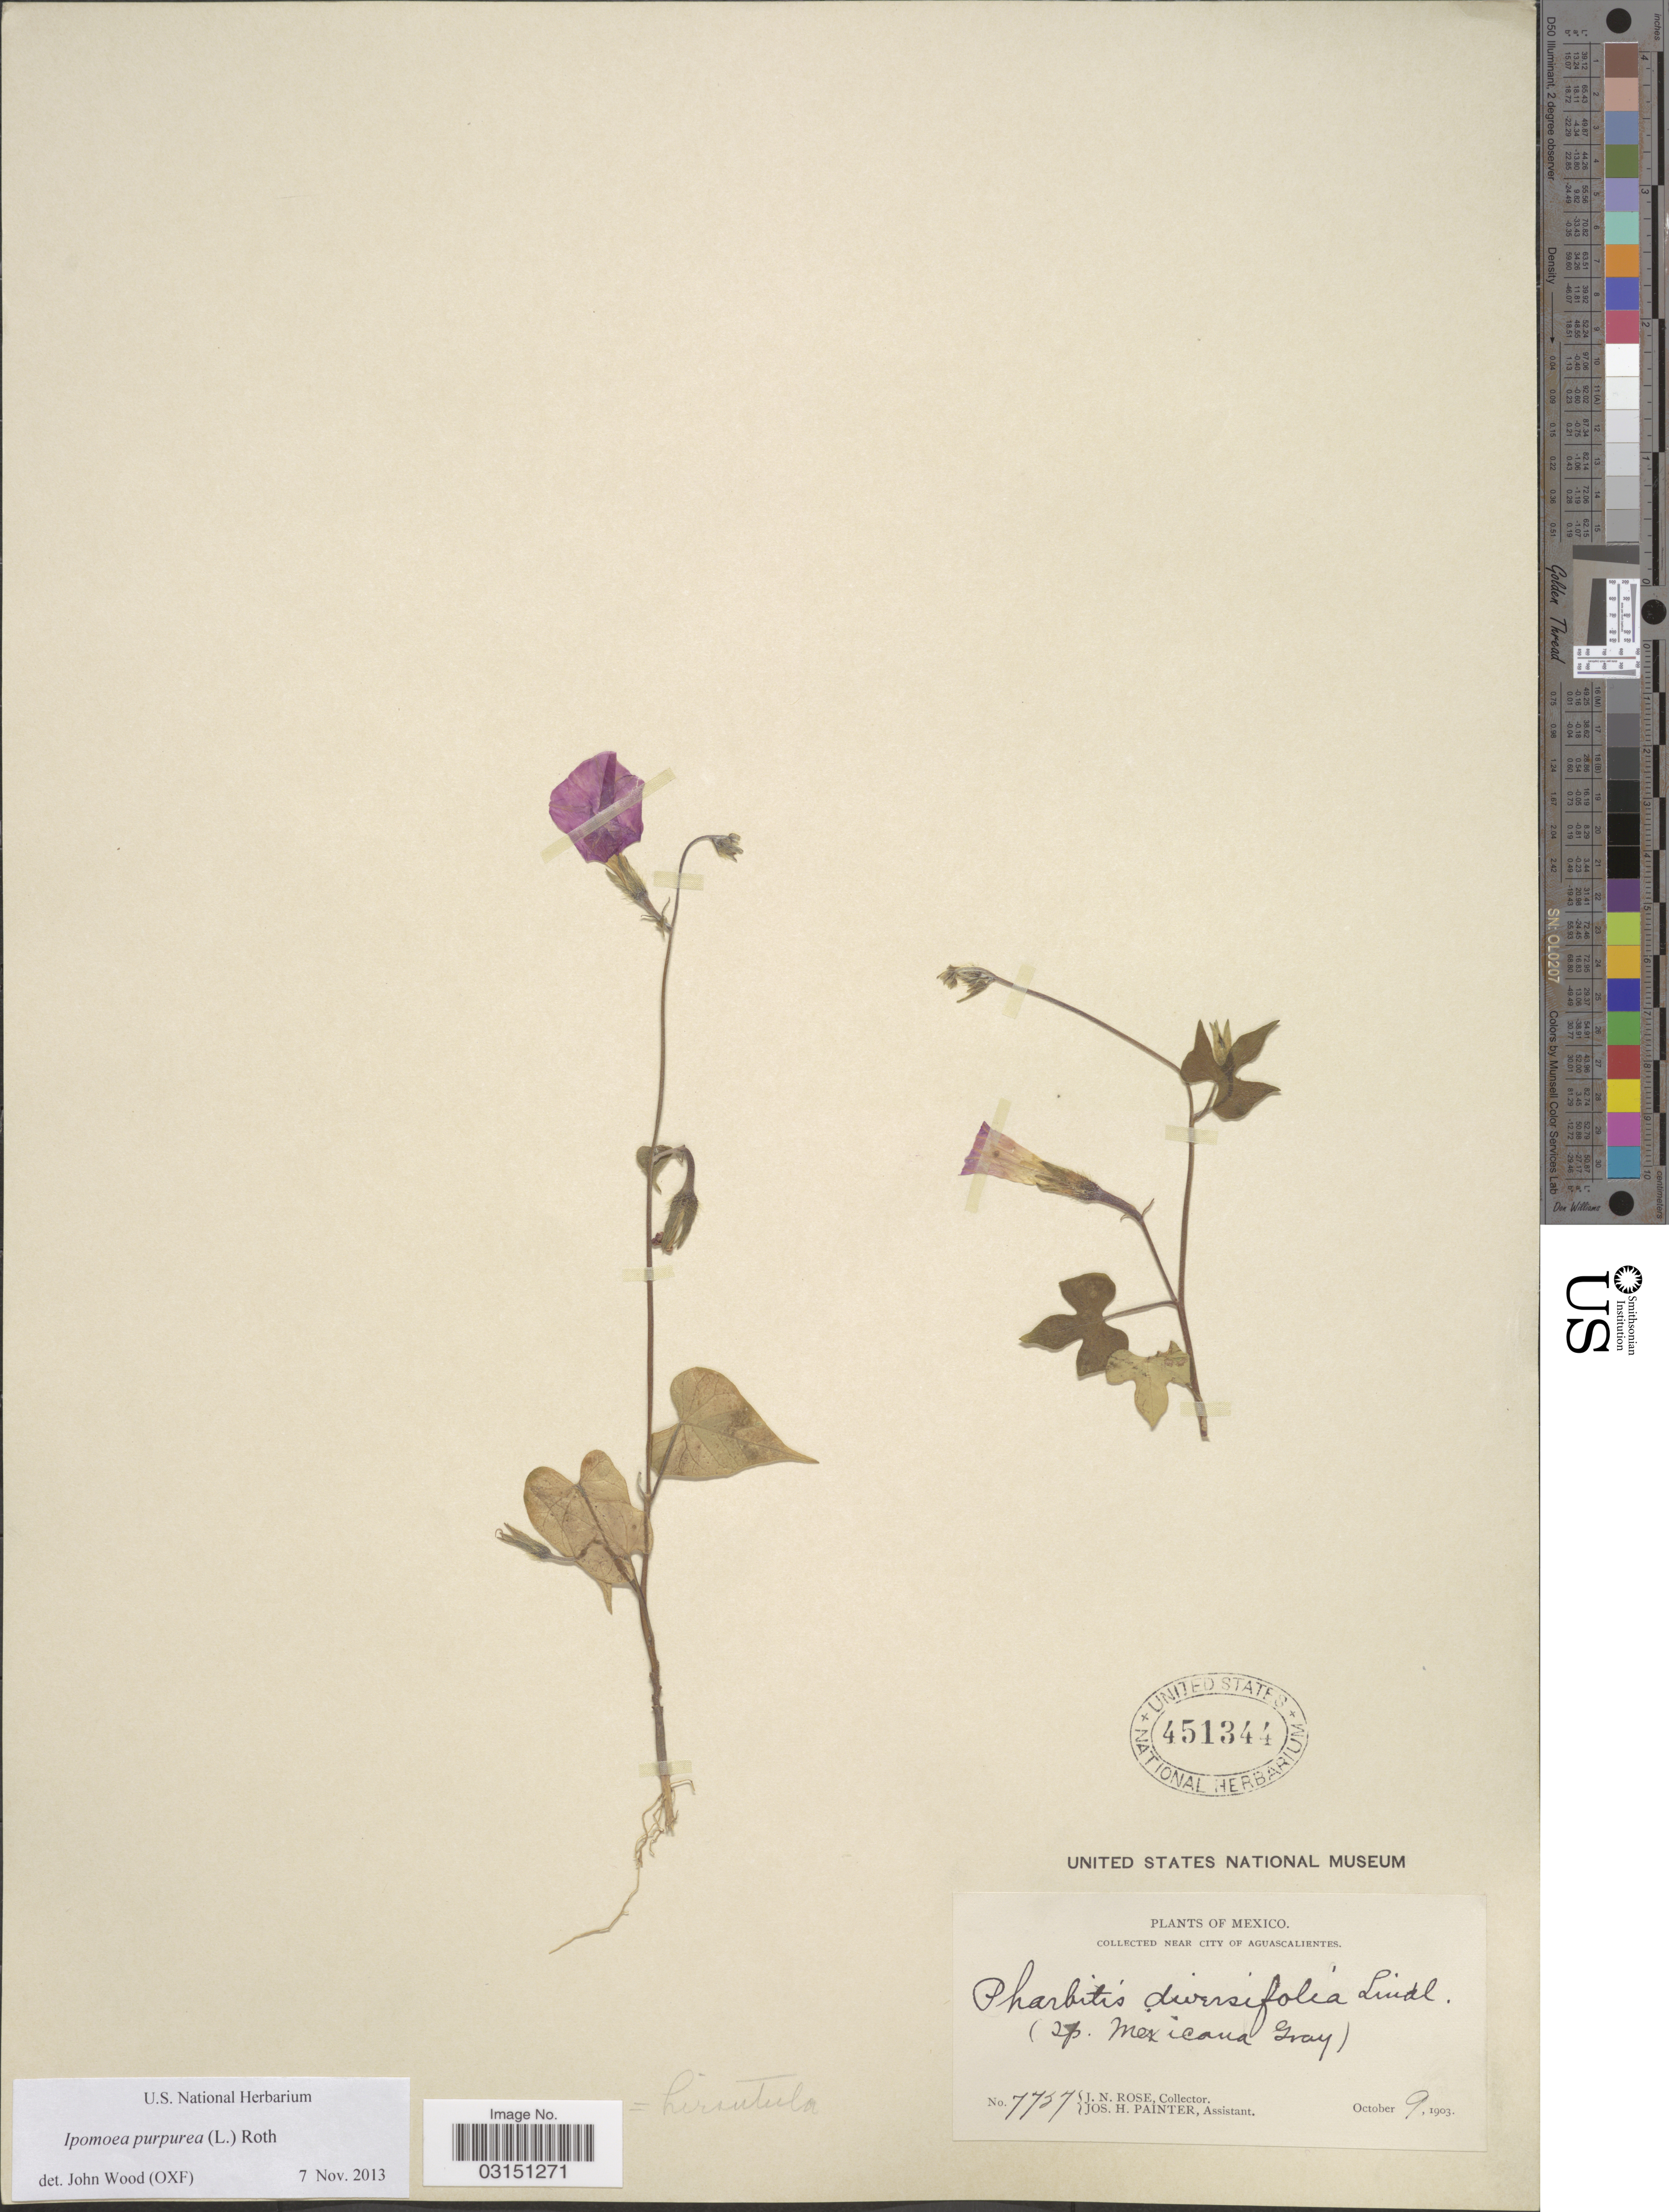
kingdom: Plantae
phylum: Tracheophyta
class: Magnoliopsida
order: Solanales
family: Convolvulaceae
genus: Ipomoea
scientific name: Ipomoea purpurea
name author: (L.) Roth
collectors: J. N. Rose & J. H. Painter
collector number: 7737*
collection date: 1903-10-09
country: Mexico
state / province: Aguascalientes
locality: Near City of Aguascalientes.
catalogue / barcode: US 451344